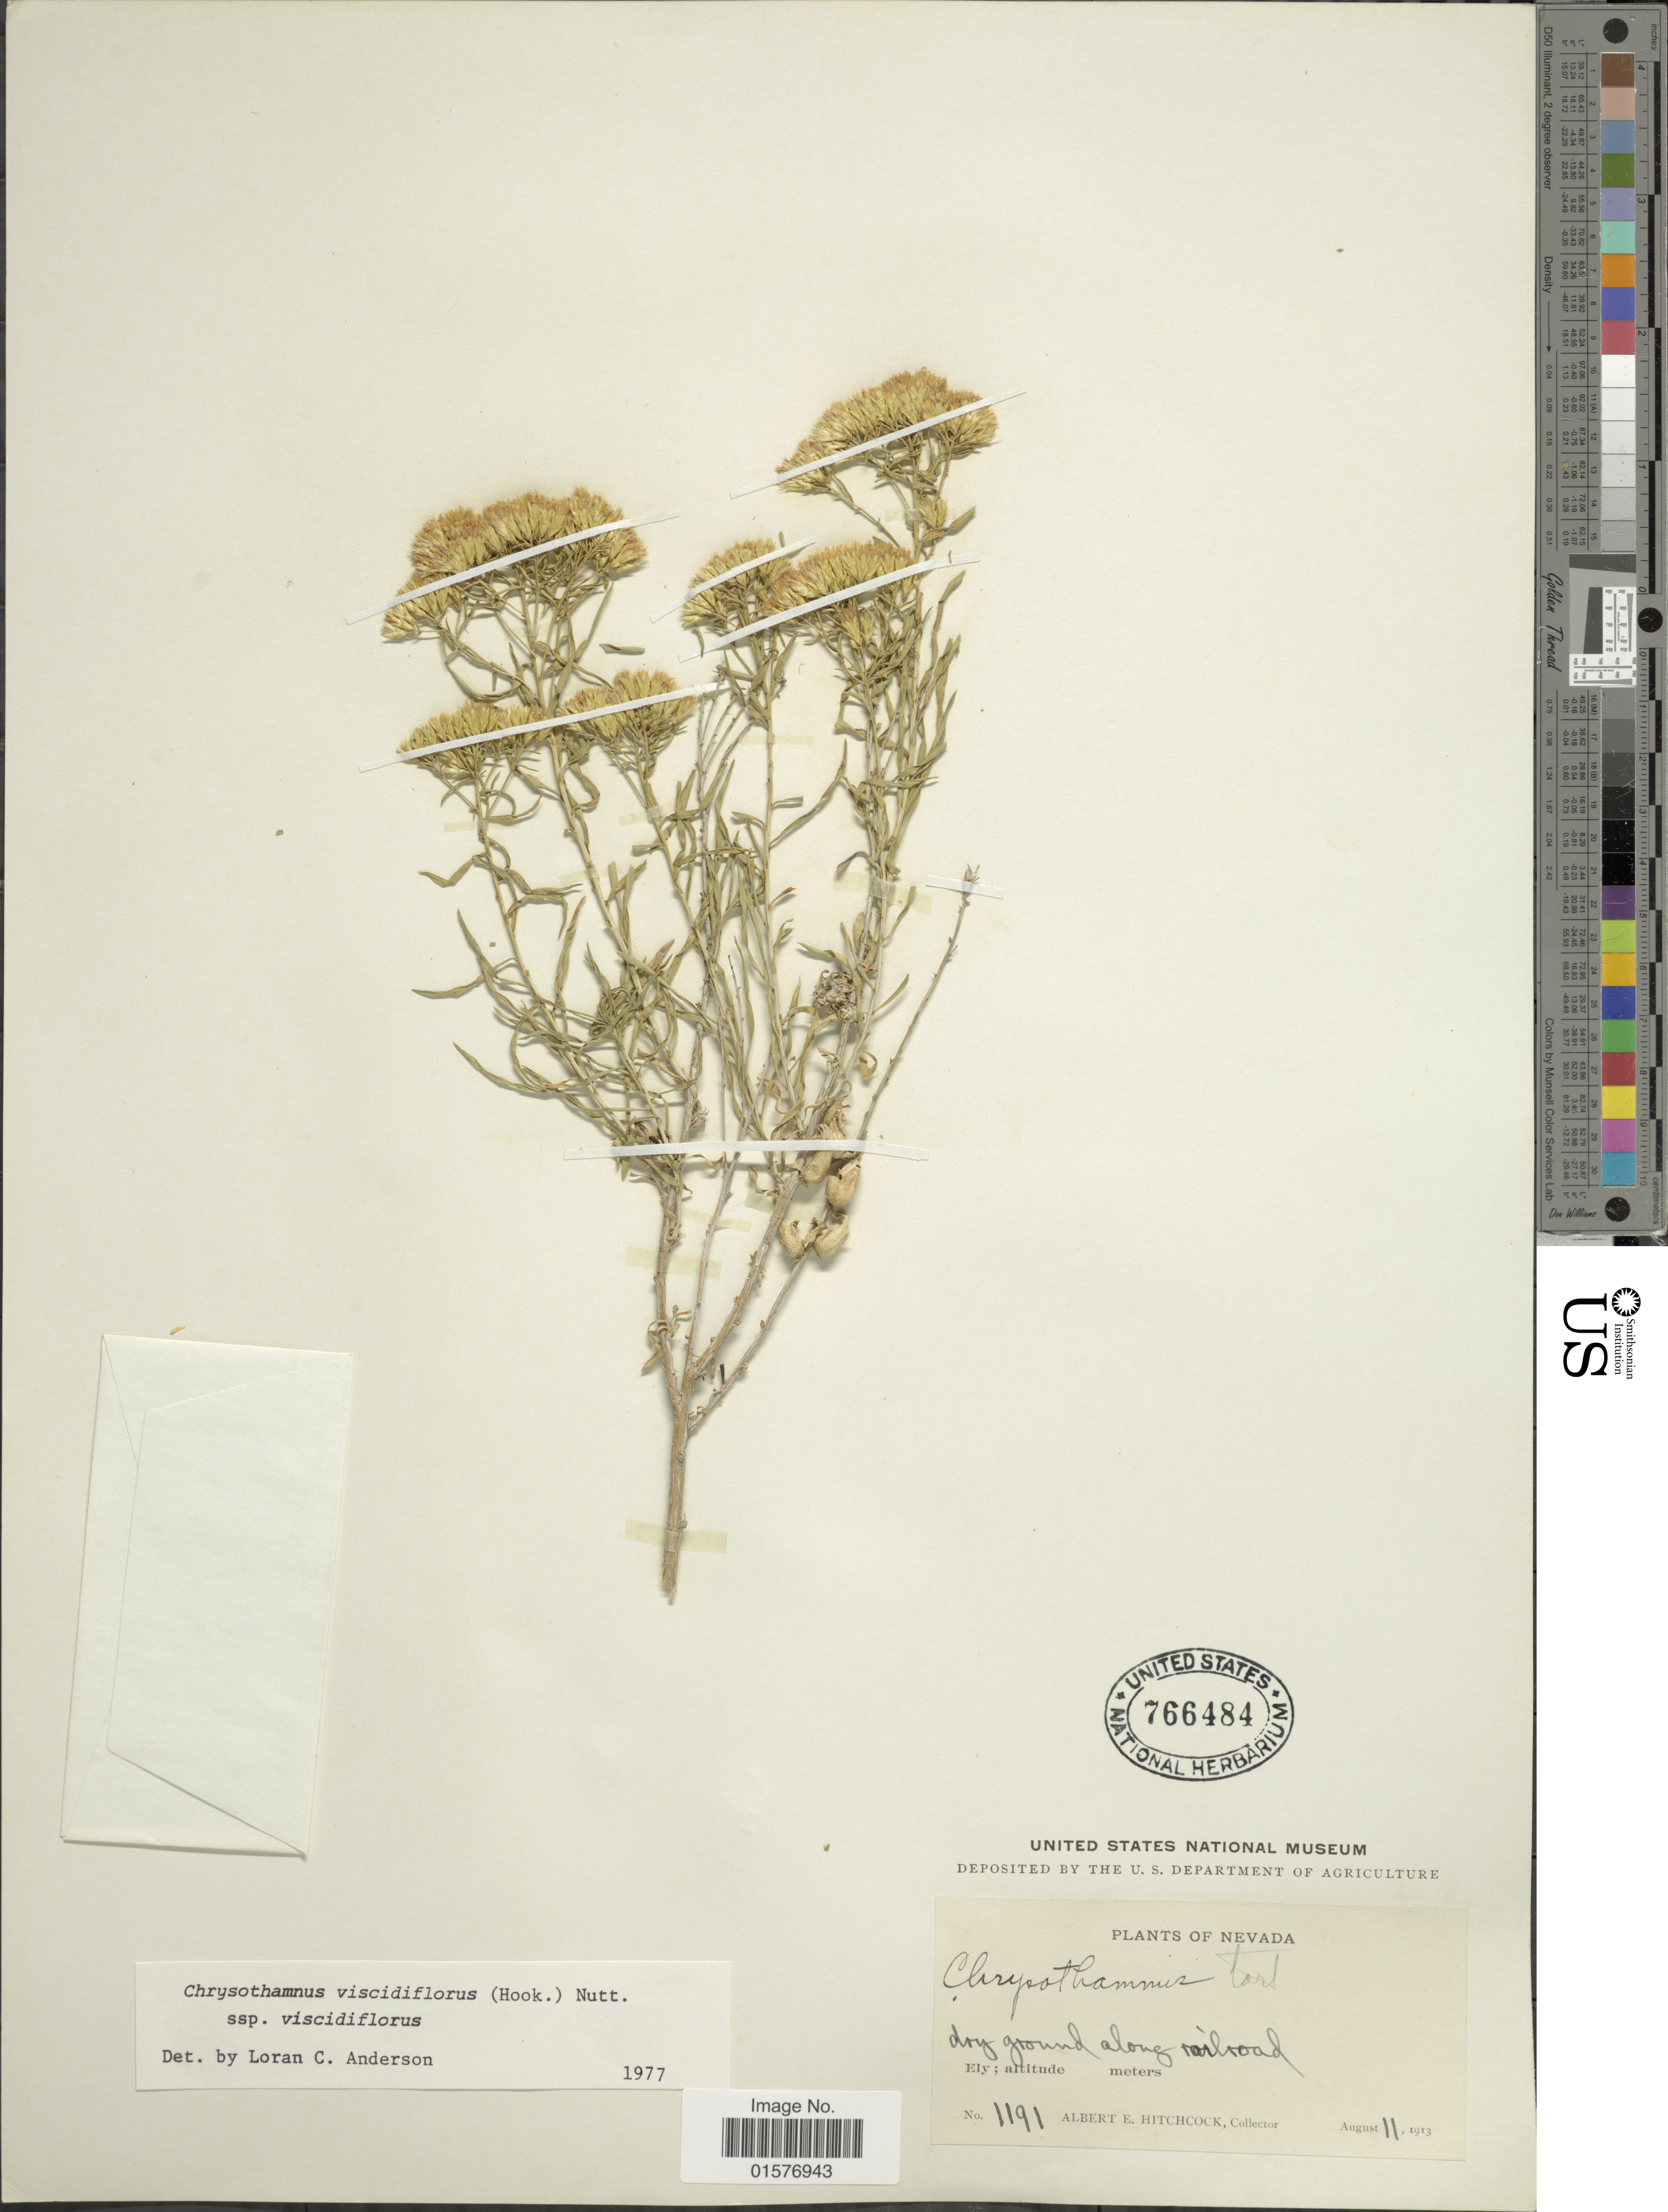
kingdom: Plantae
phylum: Tracheophyta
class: Magnoliopsida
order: Asterales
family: Asteraceae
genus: Chrysothamnus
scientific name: Chrysothamnus viscidiflorus subsp. viscidiflorus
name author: (Hook.) Nutt.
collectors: A. Hitchcock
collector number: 1191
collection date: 1913-08-11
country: United States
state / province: Nevada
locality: Dry ground along railroad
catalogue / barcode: US 766484